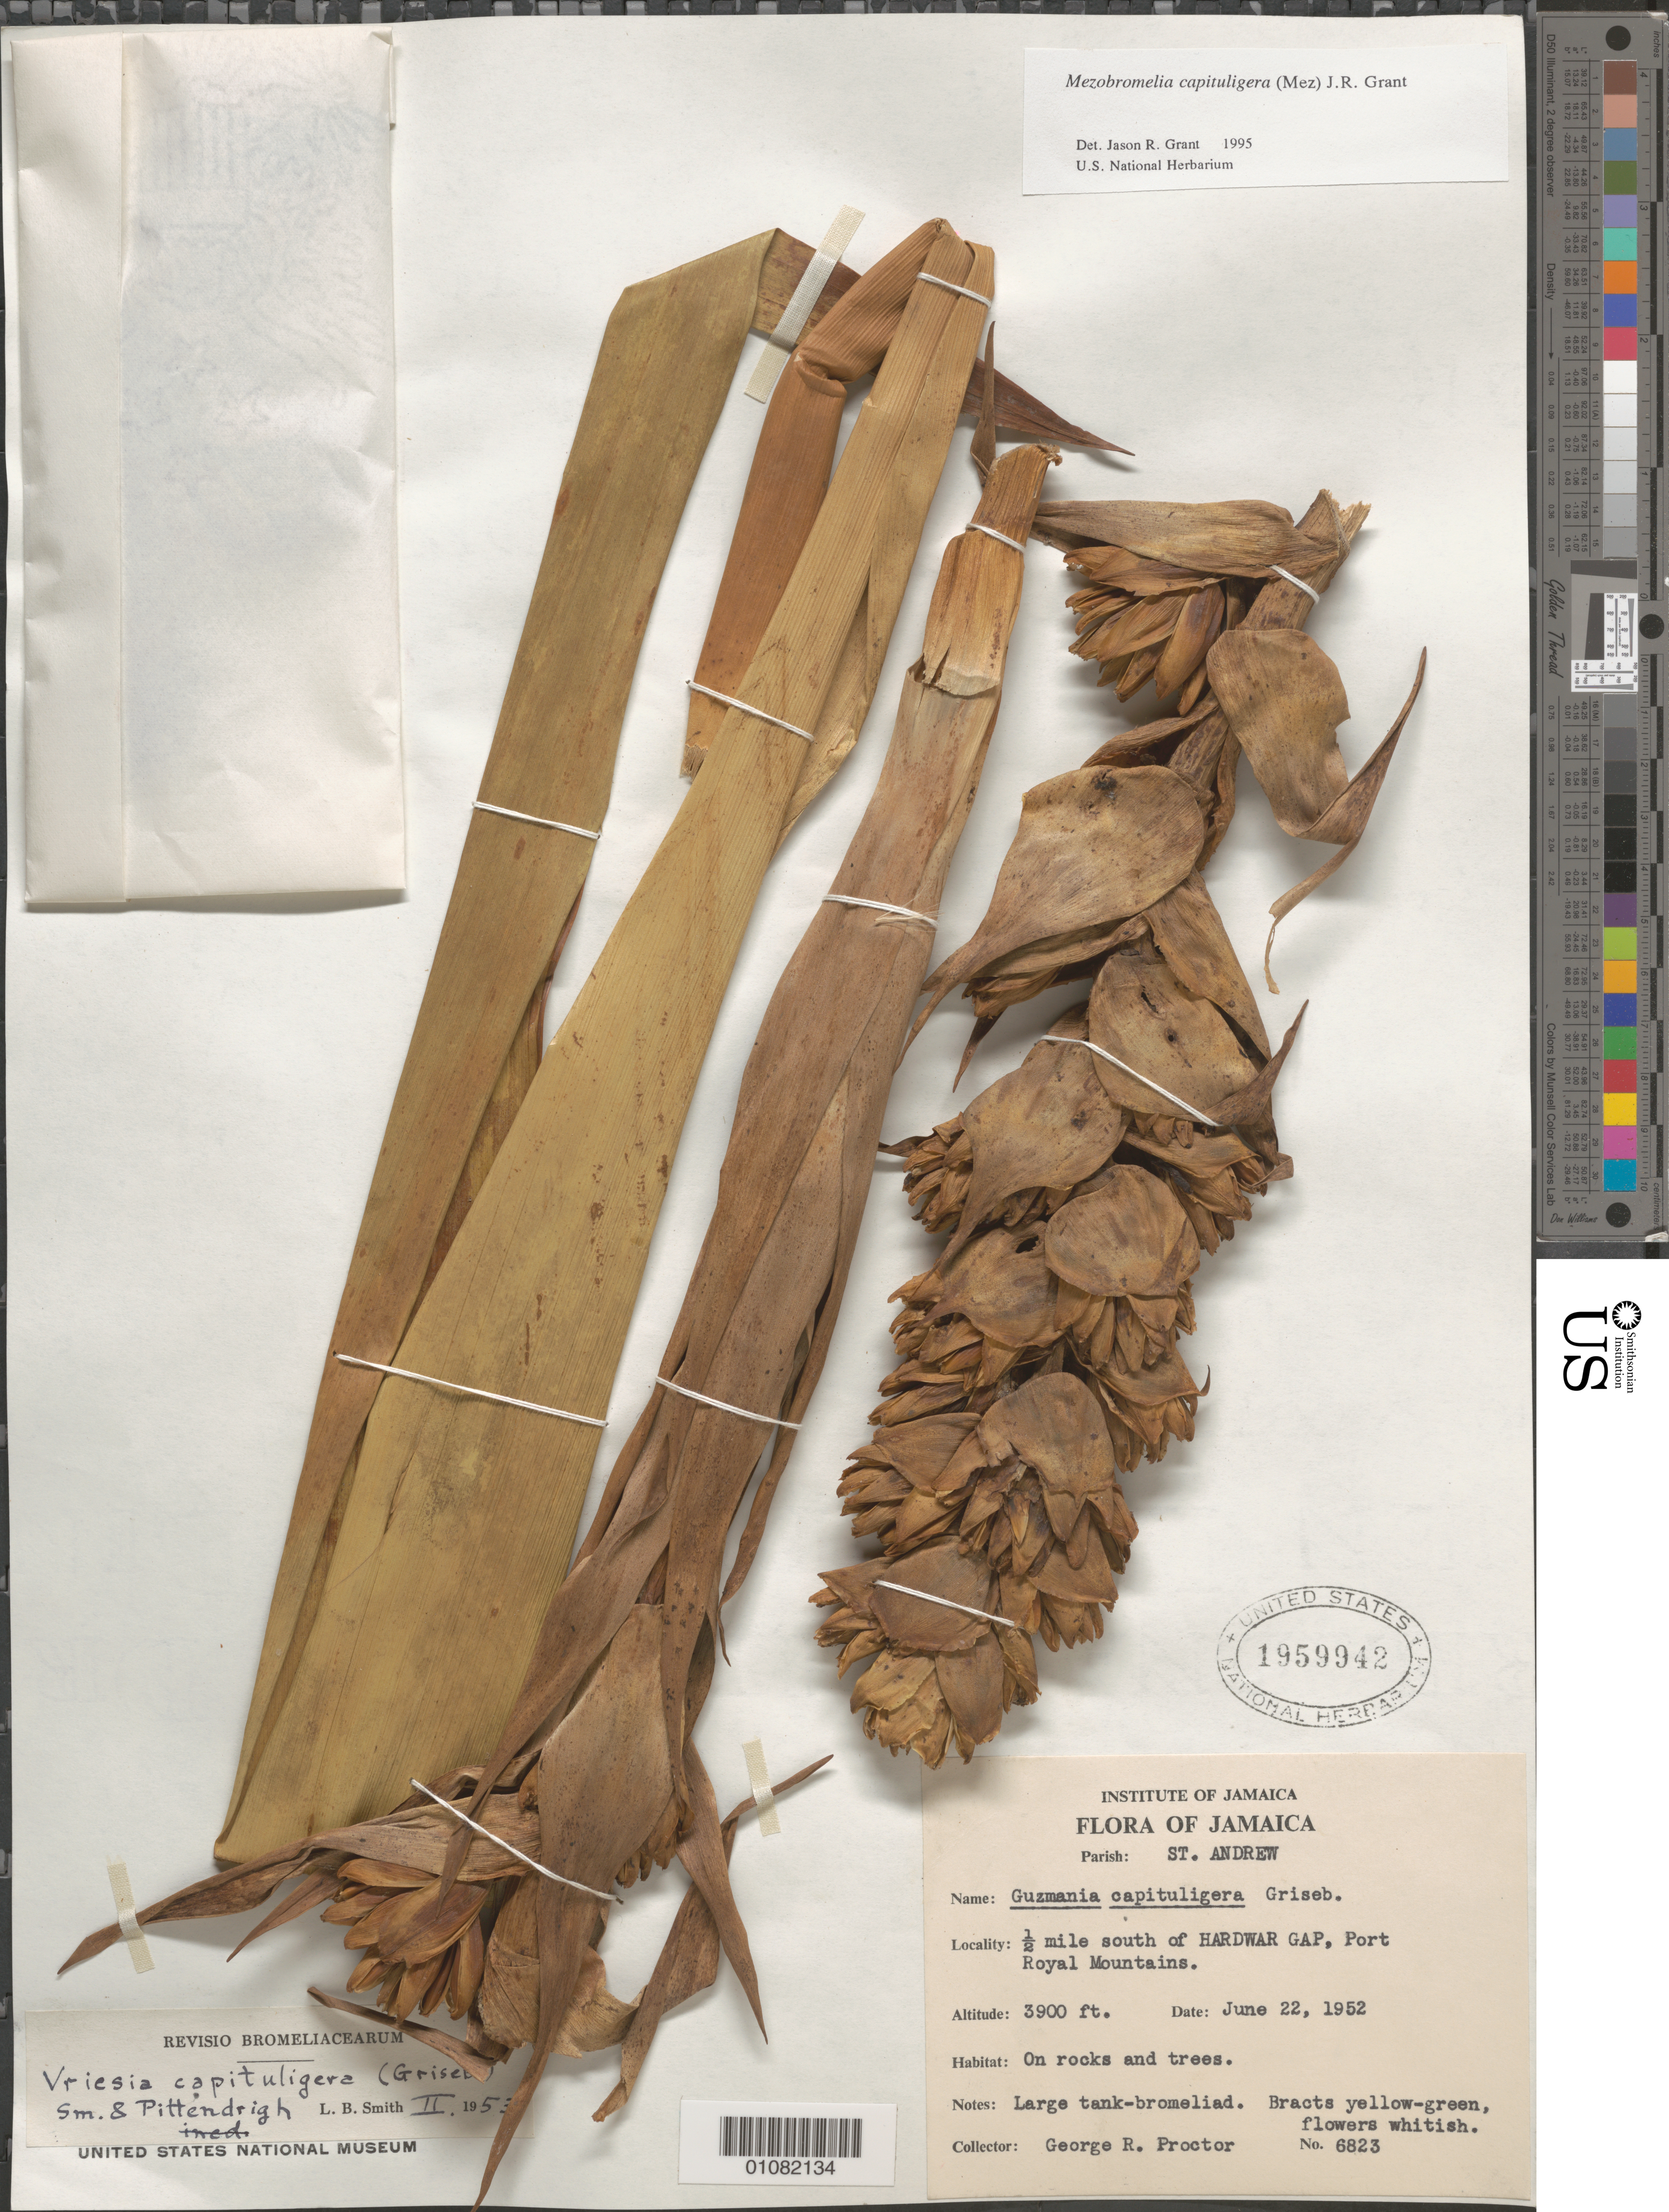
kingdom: Plantae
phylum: Tracheophyta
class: Liliopsida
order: Poales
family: Bromeliaceae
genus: Mezobromelia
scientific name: Mezobromelia capituligera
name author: (Griseb.) J.R. Grant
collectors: G. R. Proctor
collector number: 6823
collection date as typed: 22 Jun 1952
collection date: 1952-06-22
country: Jamaica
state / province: Saint Andrew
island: Jamaica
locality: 1/2 mile S of Hardwar Gap, Port Royal Mountains.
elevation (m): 1189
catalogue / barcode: US 1959942